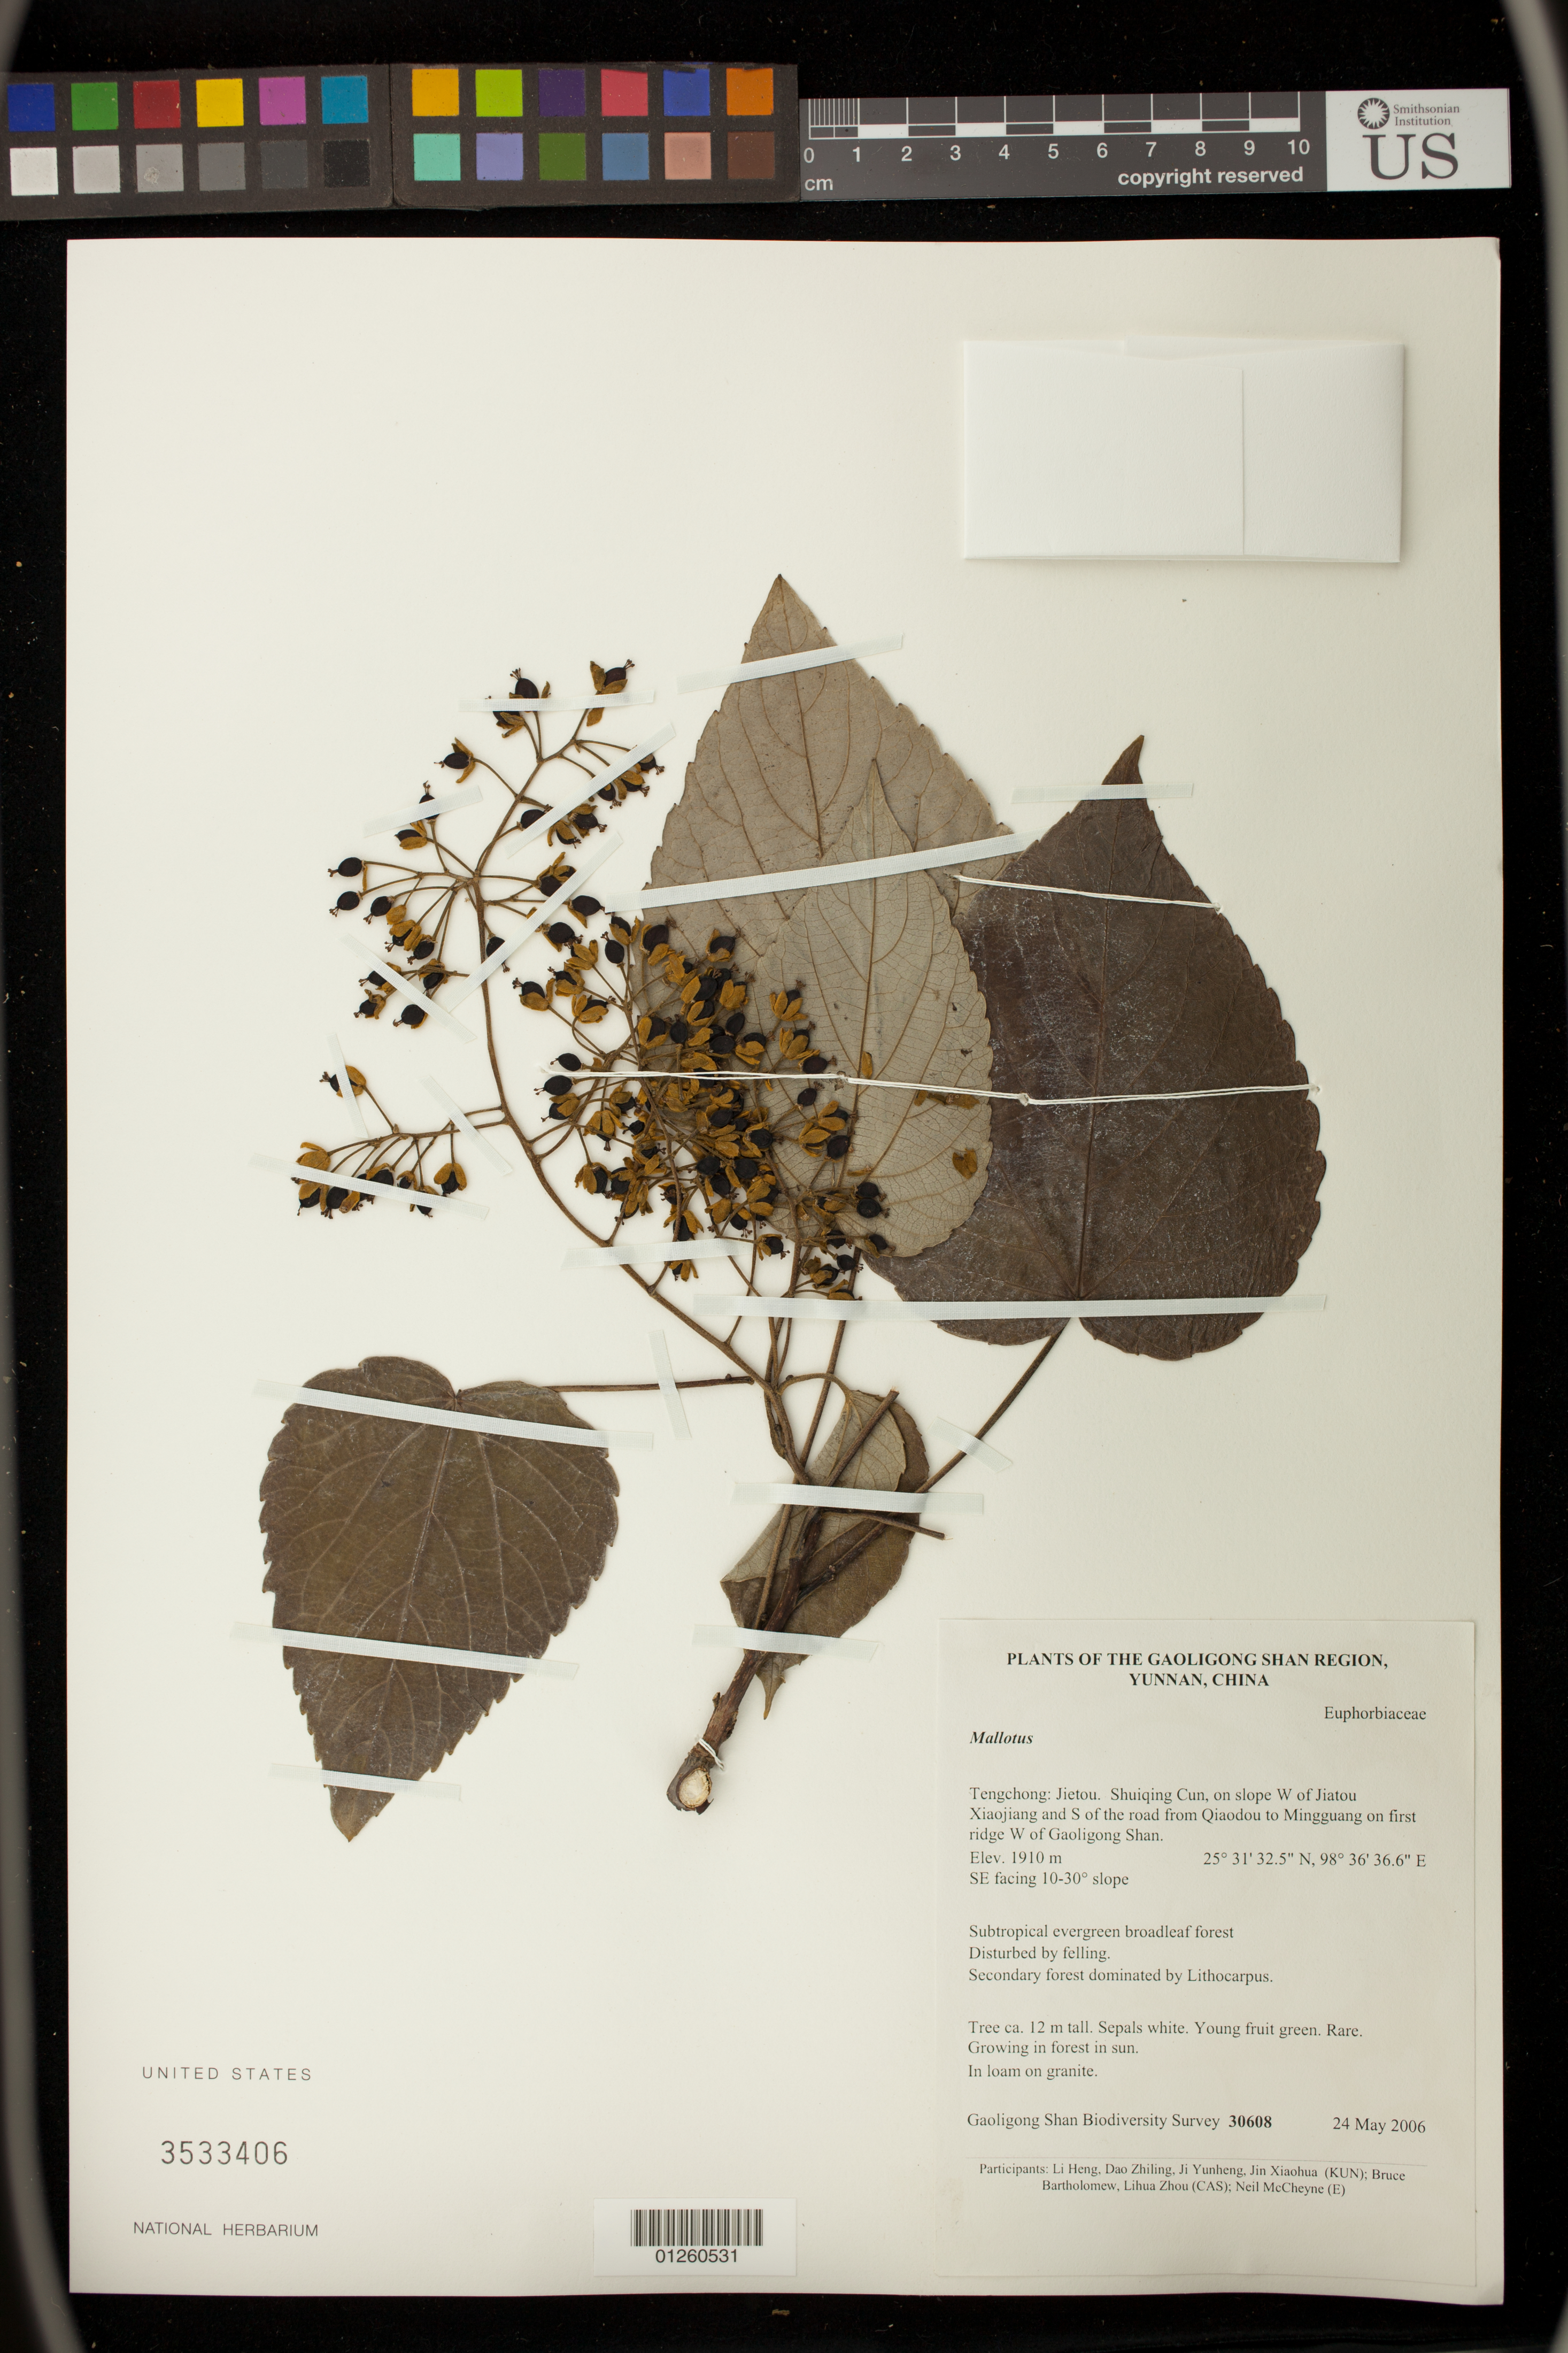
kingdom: Plantae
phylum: Tracheophyta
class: Magnoliopsida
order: Malpighiales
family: Euphorbiaceae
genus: Mallotus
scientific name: Mallotus sp.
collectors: Gaoligong Shan Exped.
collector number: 30608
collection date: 2006-05-24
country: China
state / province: Guangdong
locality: Tengchong: Jietou. Shuiqing Cun, on slope W of Jiatou Xiaojiang and S of the road from Qiaodou to Mingguang on first ridge W of Gaoligong Shan.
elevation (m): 1910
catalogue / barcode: US 3533406